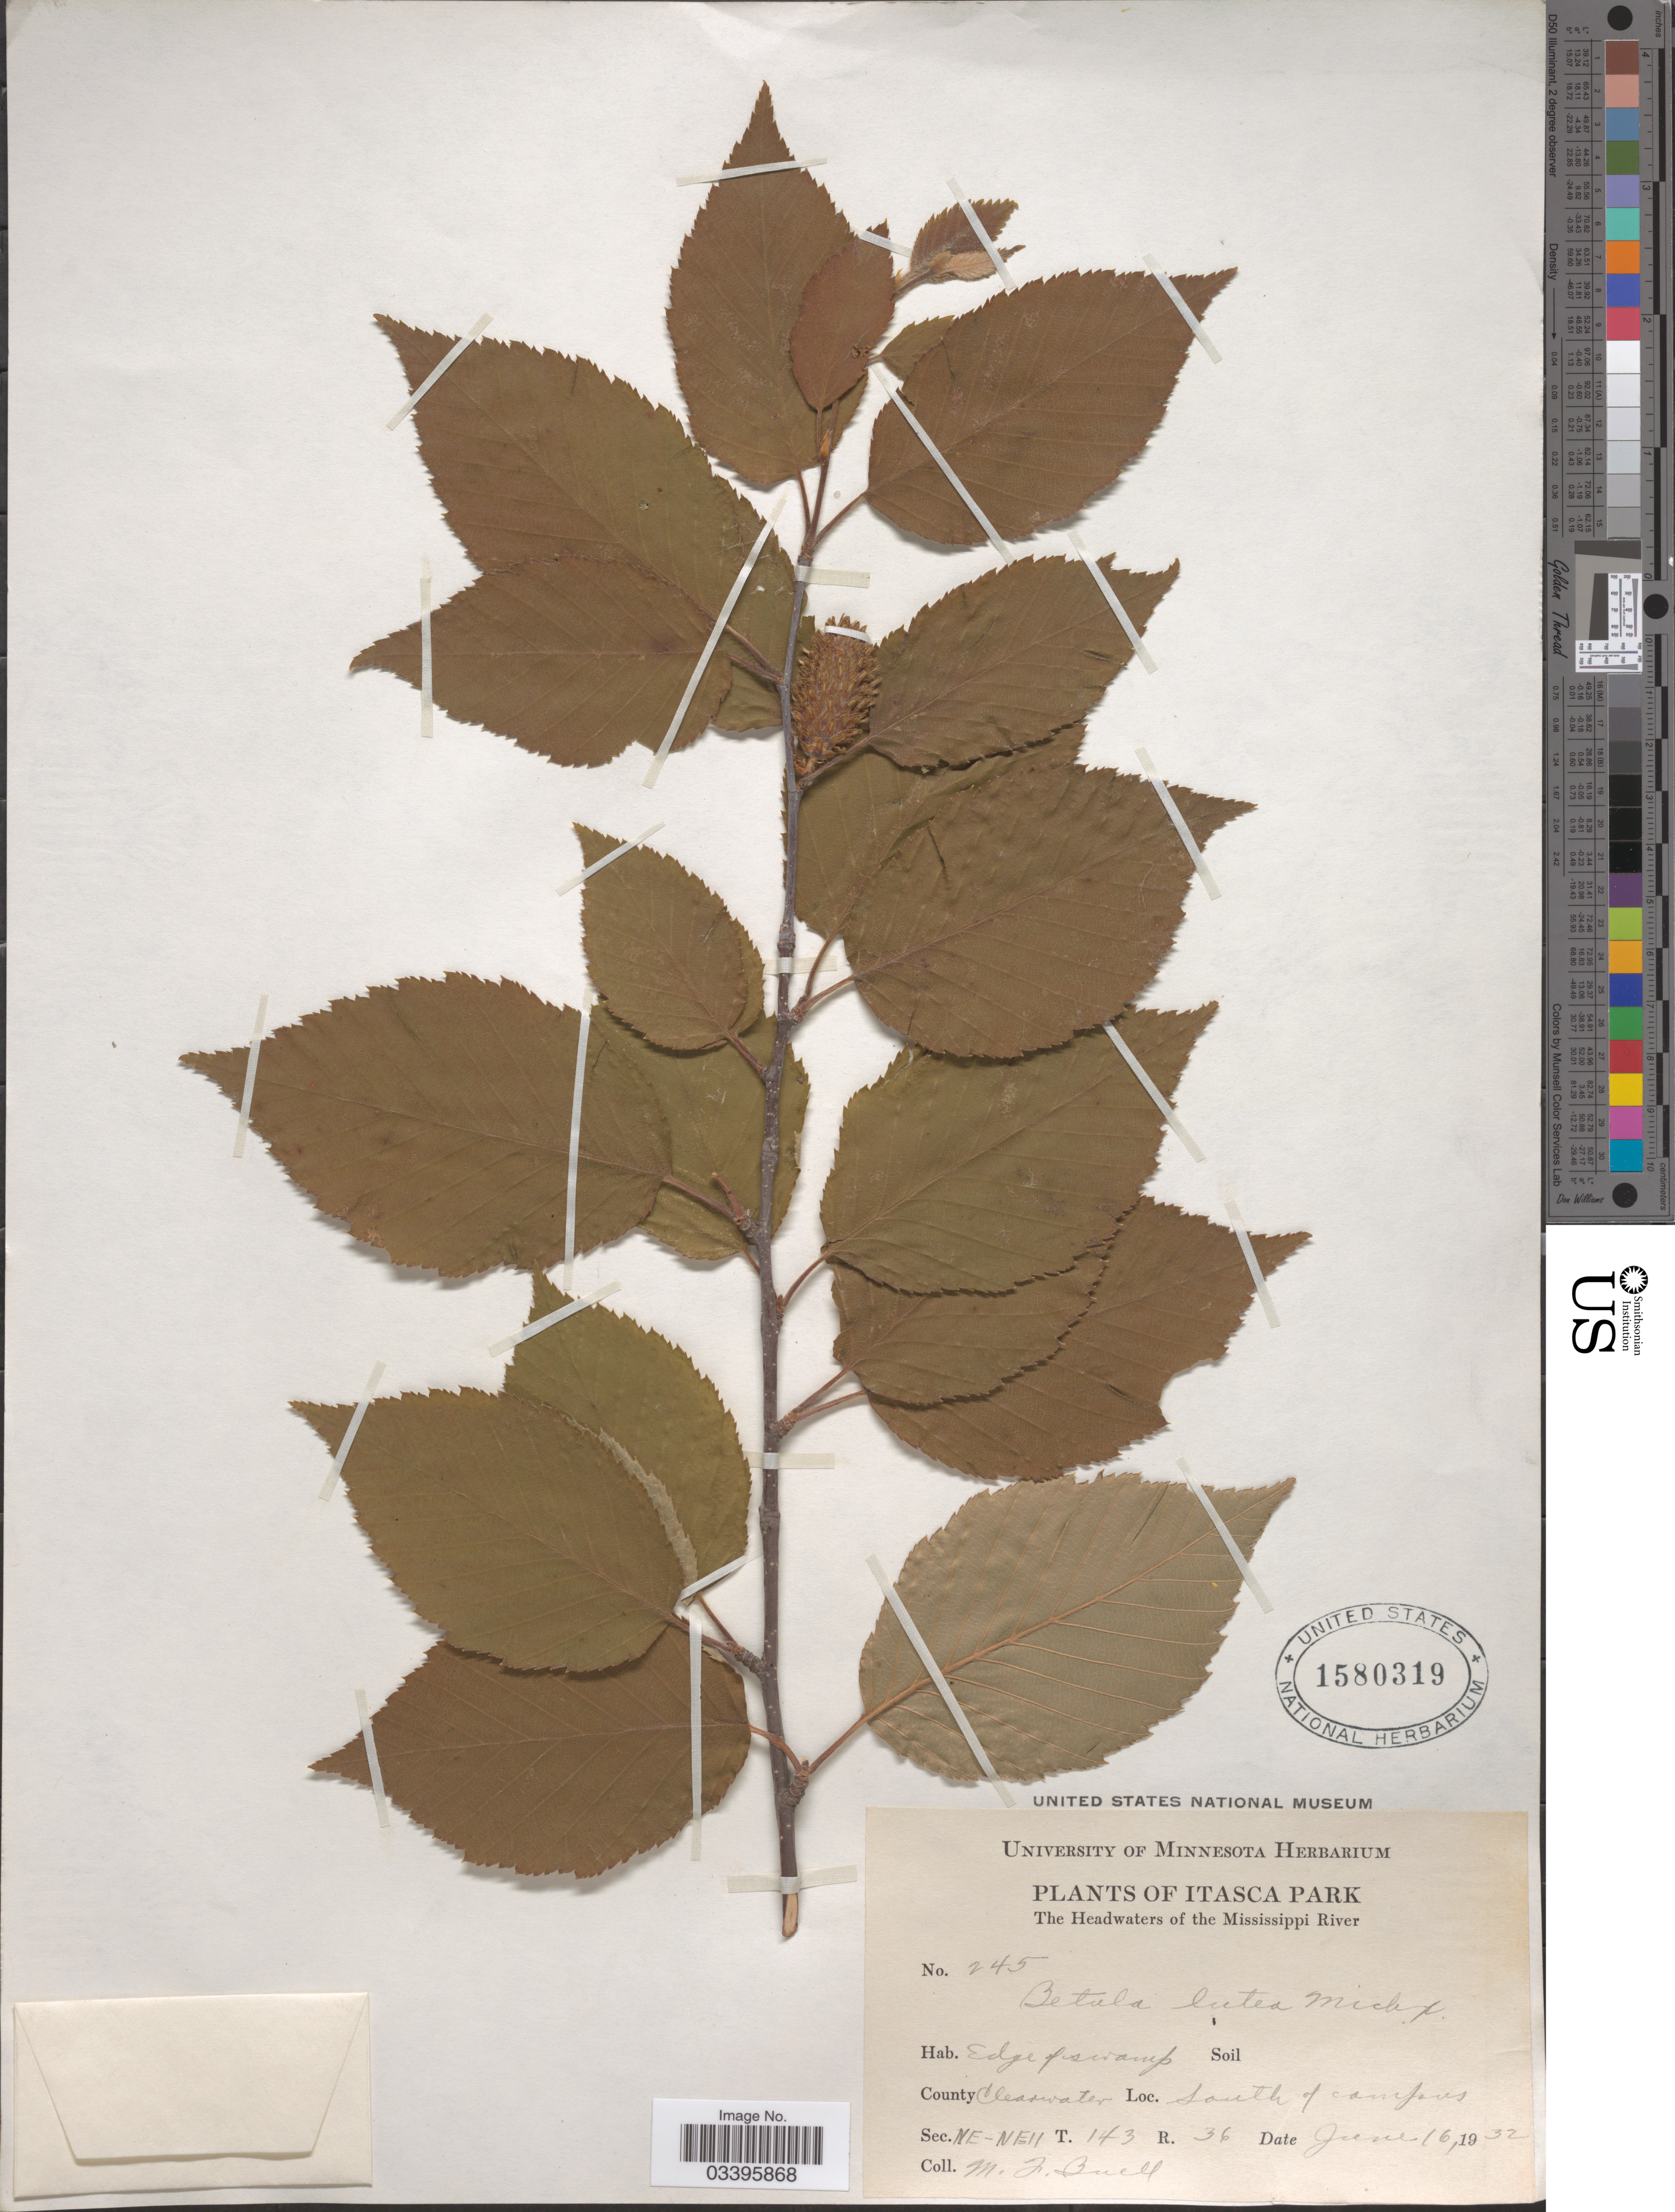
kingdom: Plantae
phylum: Tracheophyta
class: Magnoliopsida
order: Fagales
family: Betulaceae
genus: Betula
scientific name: Betula lutea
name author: F. Michx.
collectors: M. Buell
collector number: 245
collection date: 1932-06-16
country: United States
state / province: Minnesota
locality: Itasca Park. The Headwaters of the Mississippi River. County Clearwater. South of campus. Sec. NE-NE 11 T. 143 R. 36.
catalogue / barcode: US 1580319